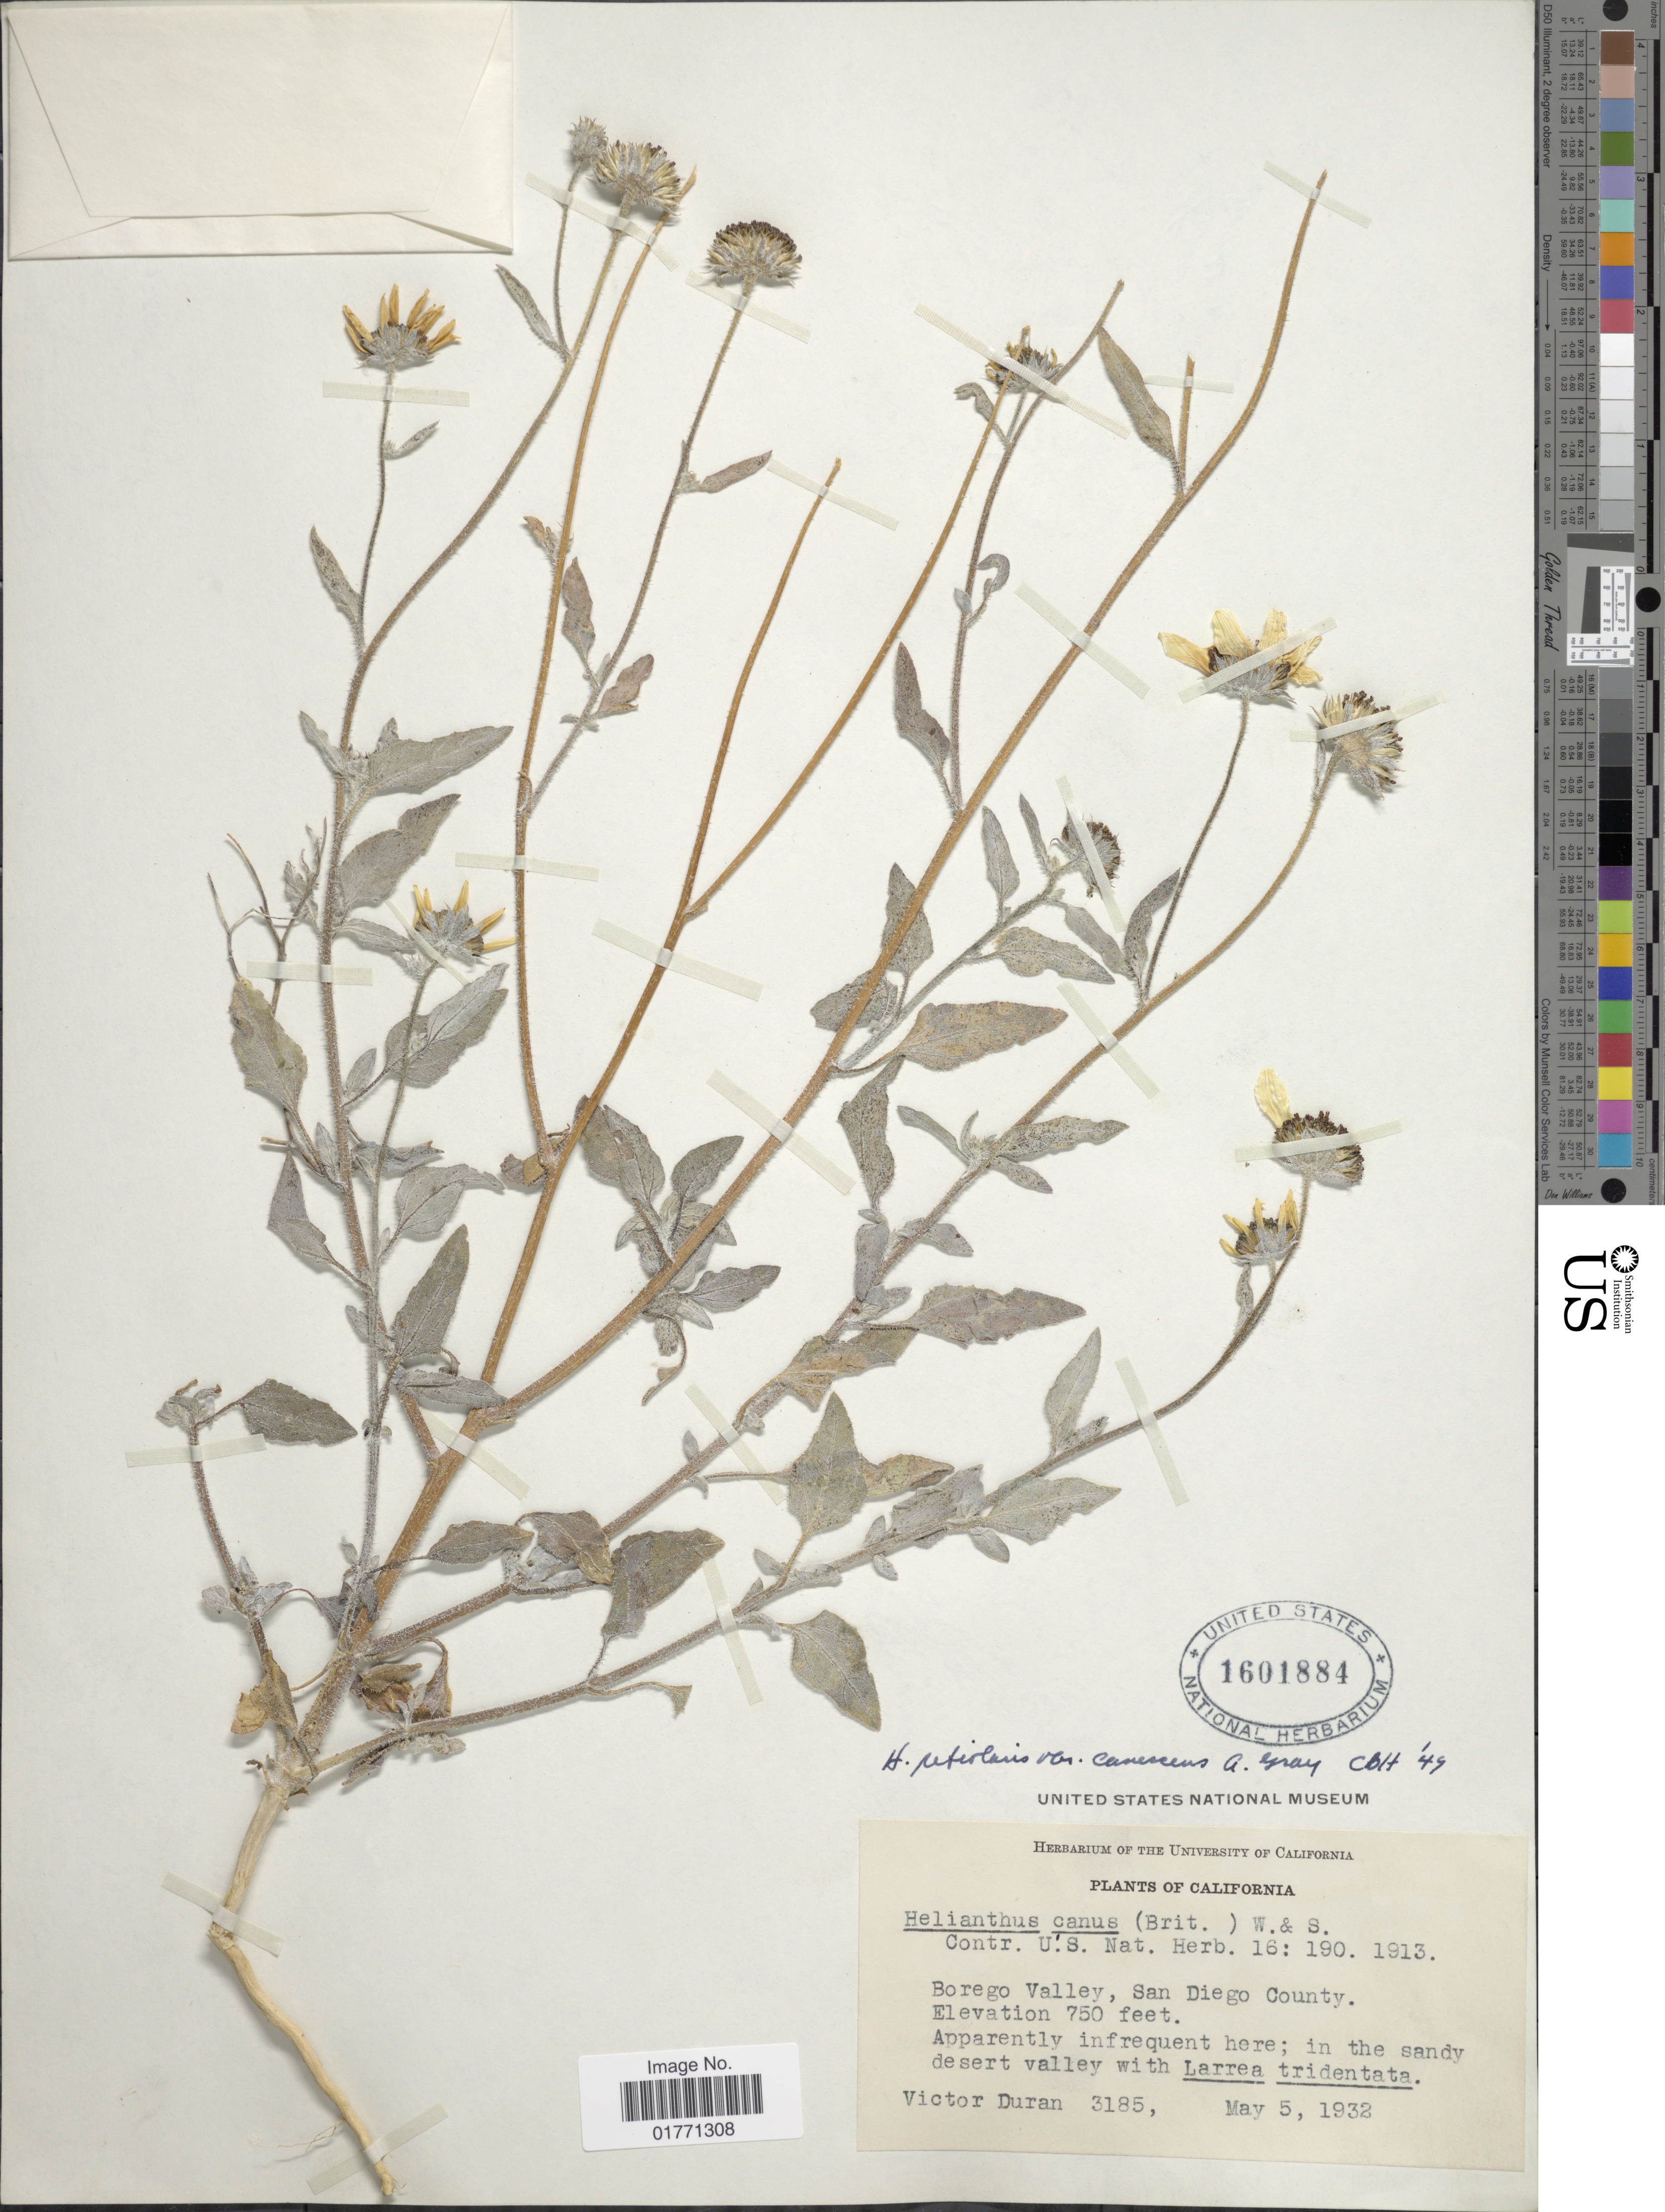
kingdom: Plantae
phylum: Tracheophyta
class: Magnoliopsida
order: Asterales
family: Asteraceae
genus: Helianthus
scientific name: Helianthus petiolaris var. canescens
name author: Nutt.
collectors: V. Duran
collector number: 3185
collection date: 1932-05-05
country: United States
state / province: California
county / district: San Diego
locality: Borego Valley, San Diego County, in the sandy desert valley.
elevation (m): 229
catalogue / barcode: US 1601884